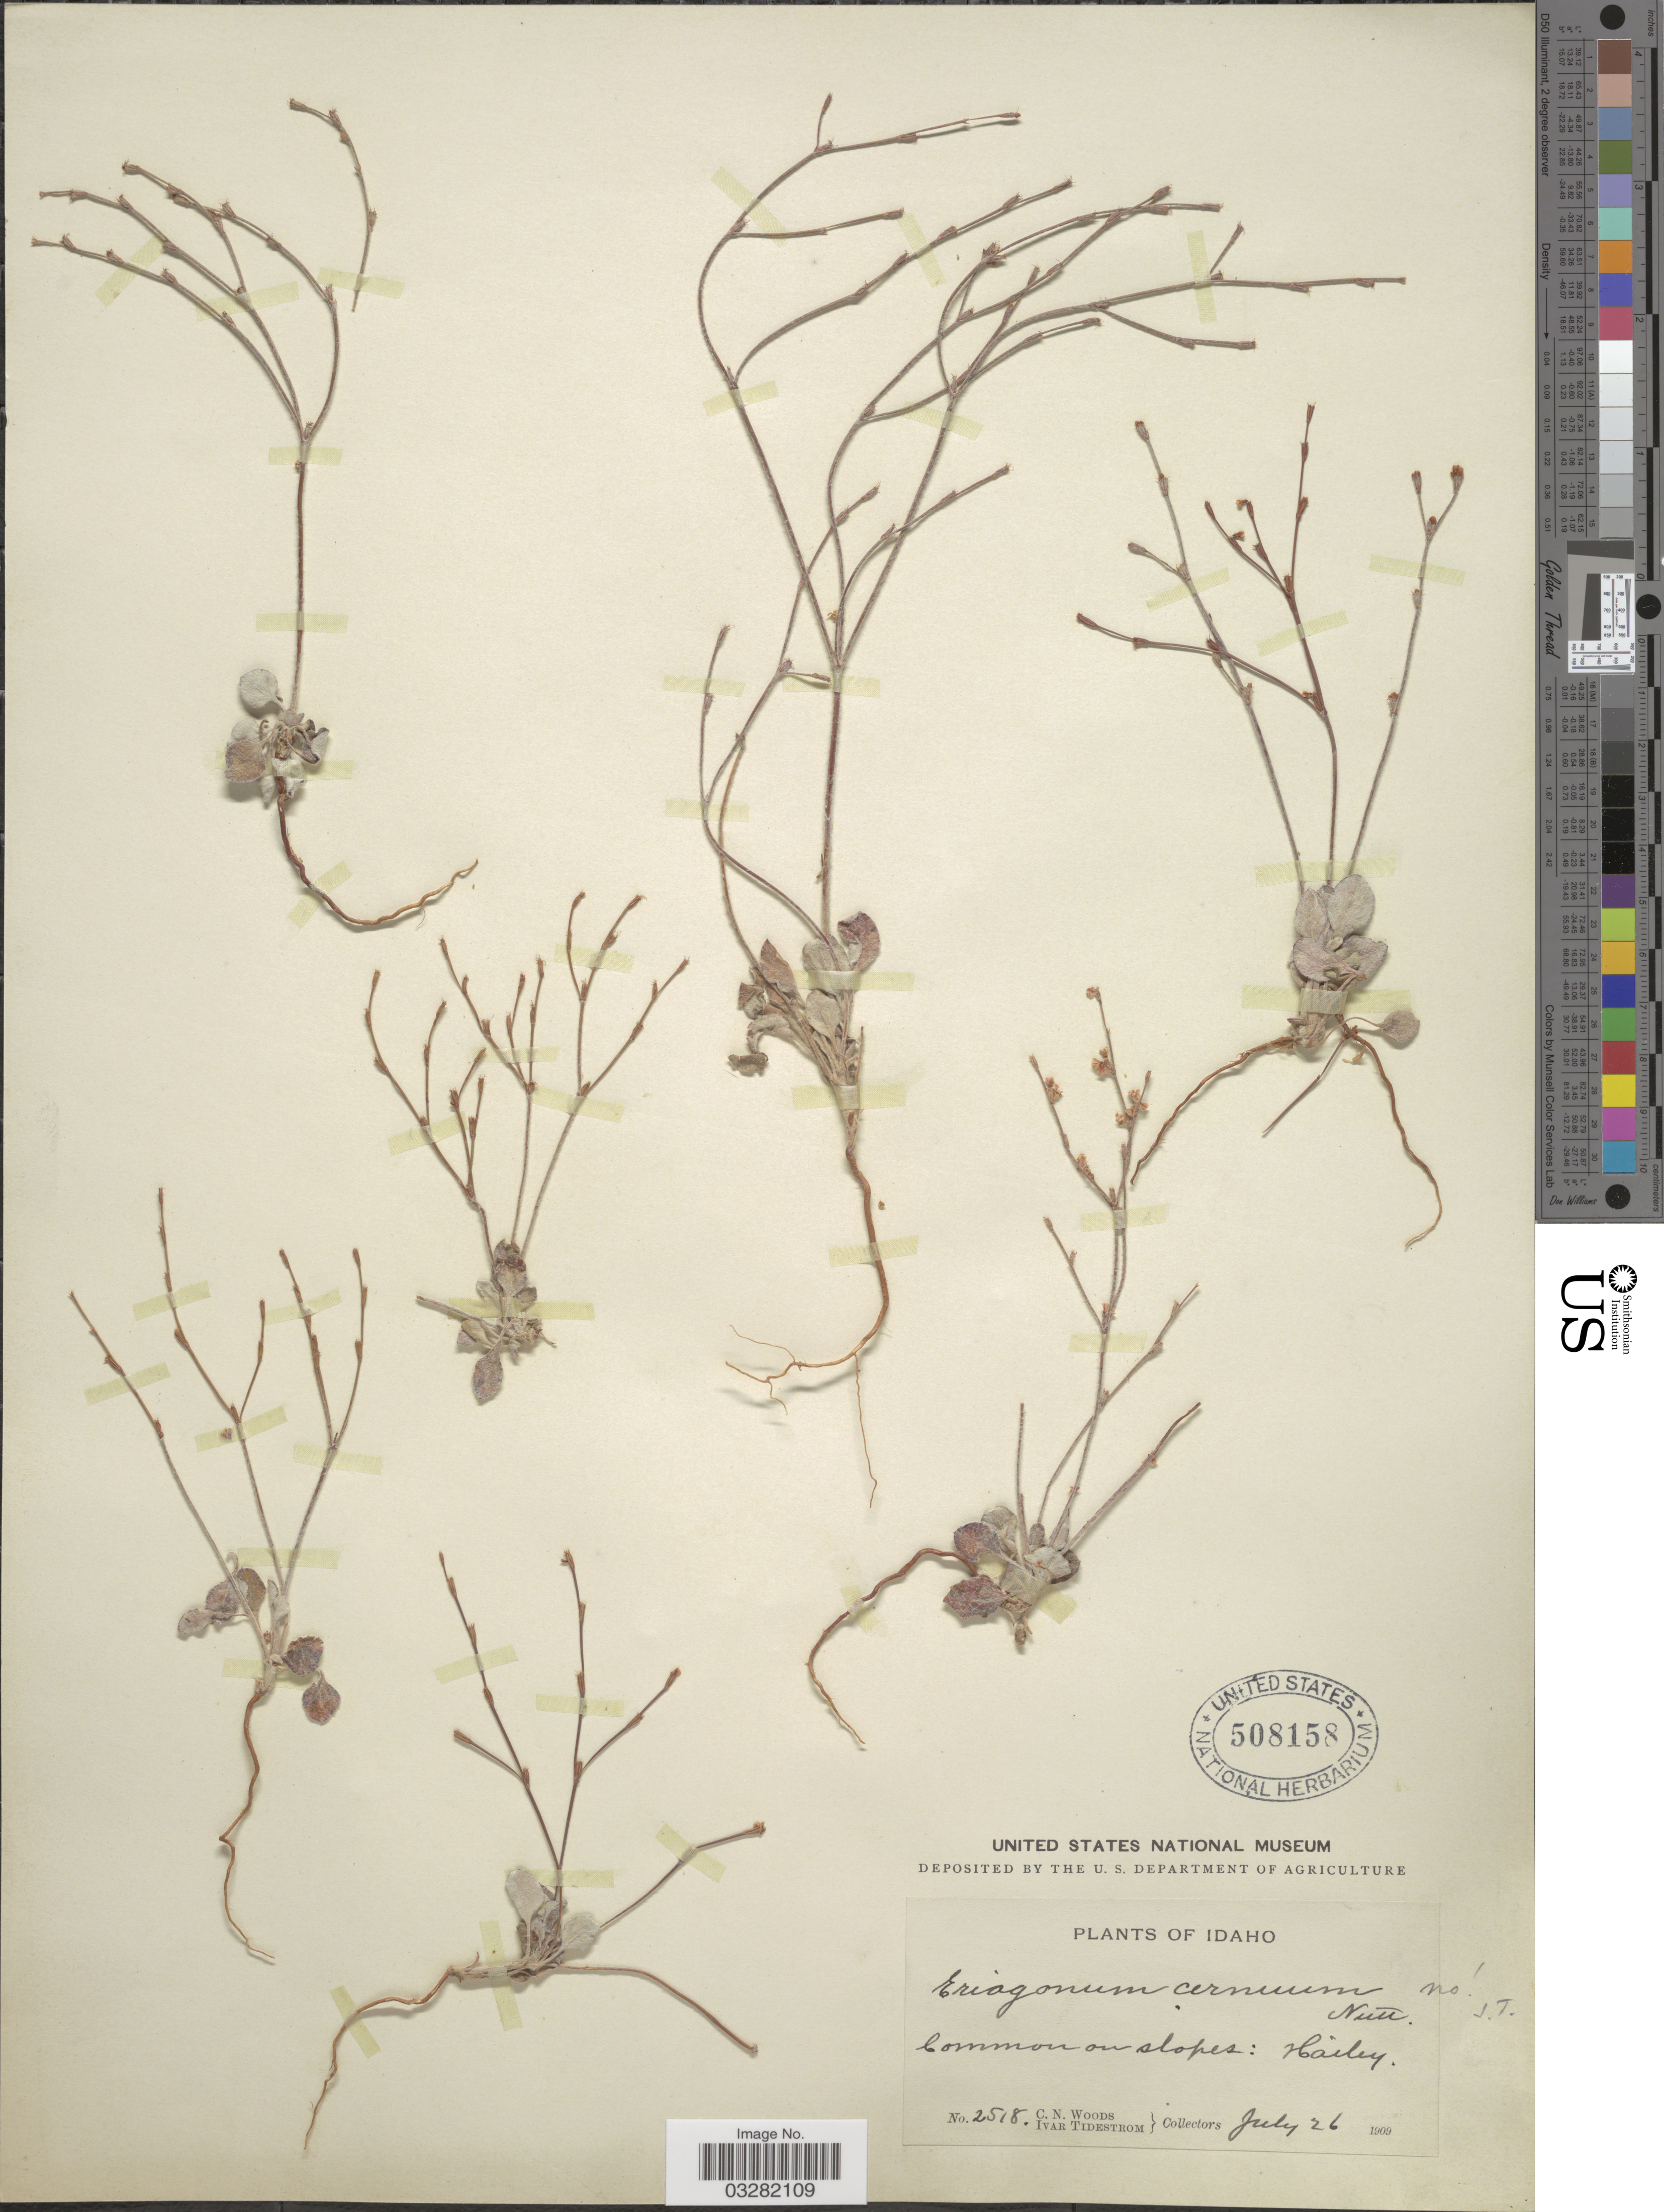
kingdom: Plantae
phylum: Tracheophyta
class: Magnoliopsida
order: Caryophyllales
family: Polygonaceae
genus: Eriogonum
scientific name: Eriogonum vimineum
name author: Douglas ex Benth.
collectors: C. Woods & I. F. Tidestrom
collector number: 2518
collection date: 1909-07-26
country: United States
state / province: Idaho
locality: Hailey.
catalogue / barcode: US 508158